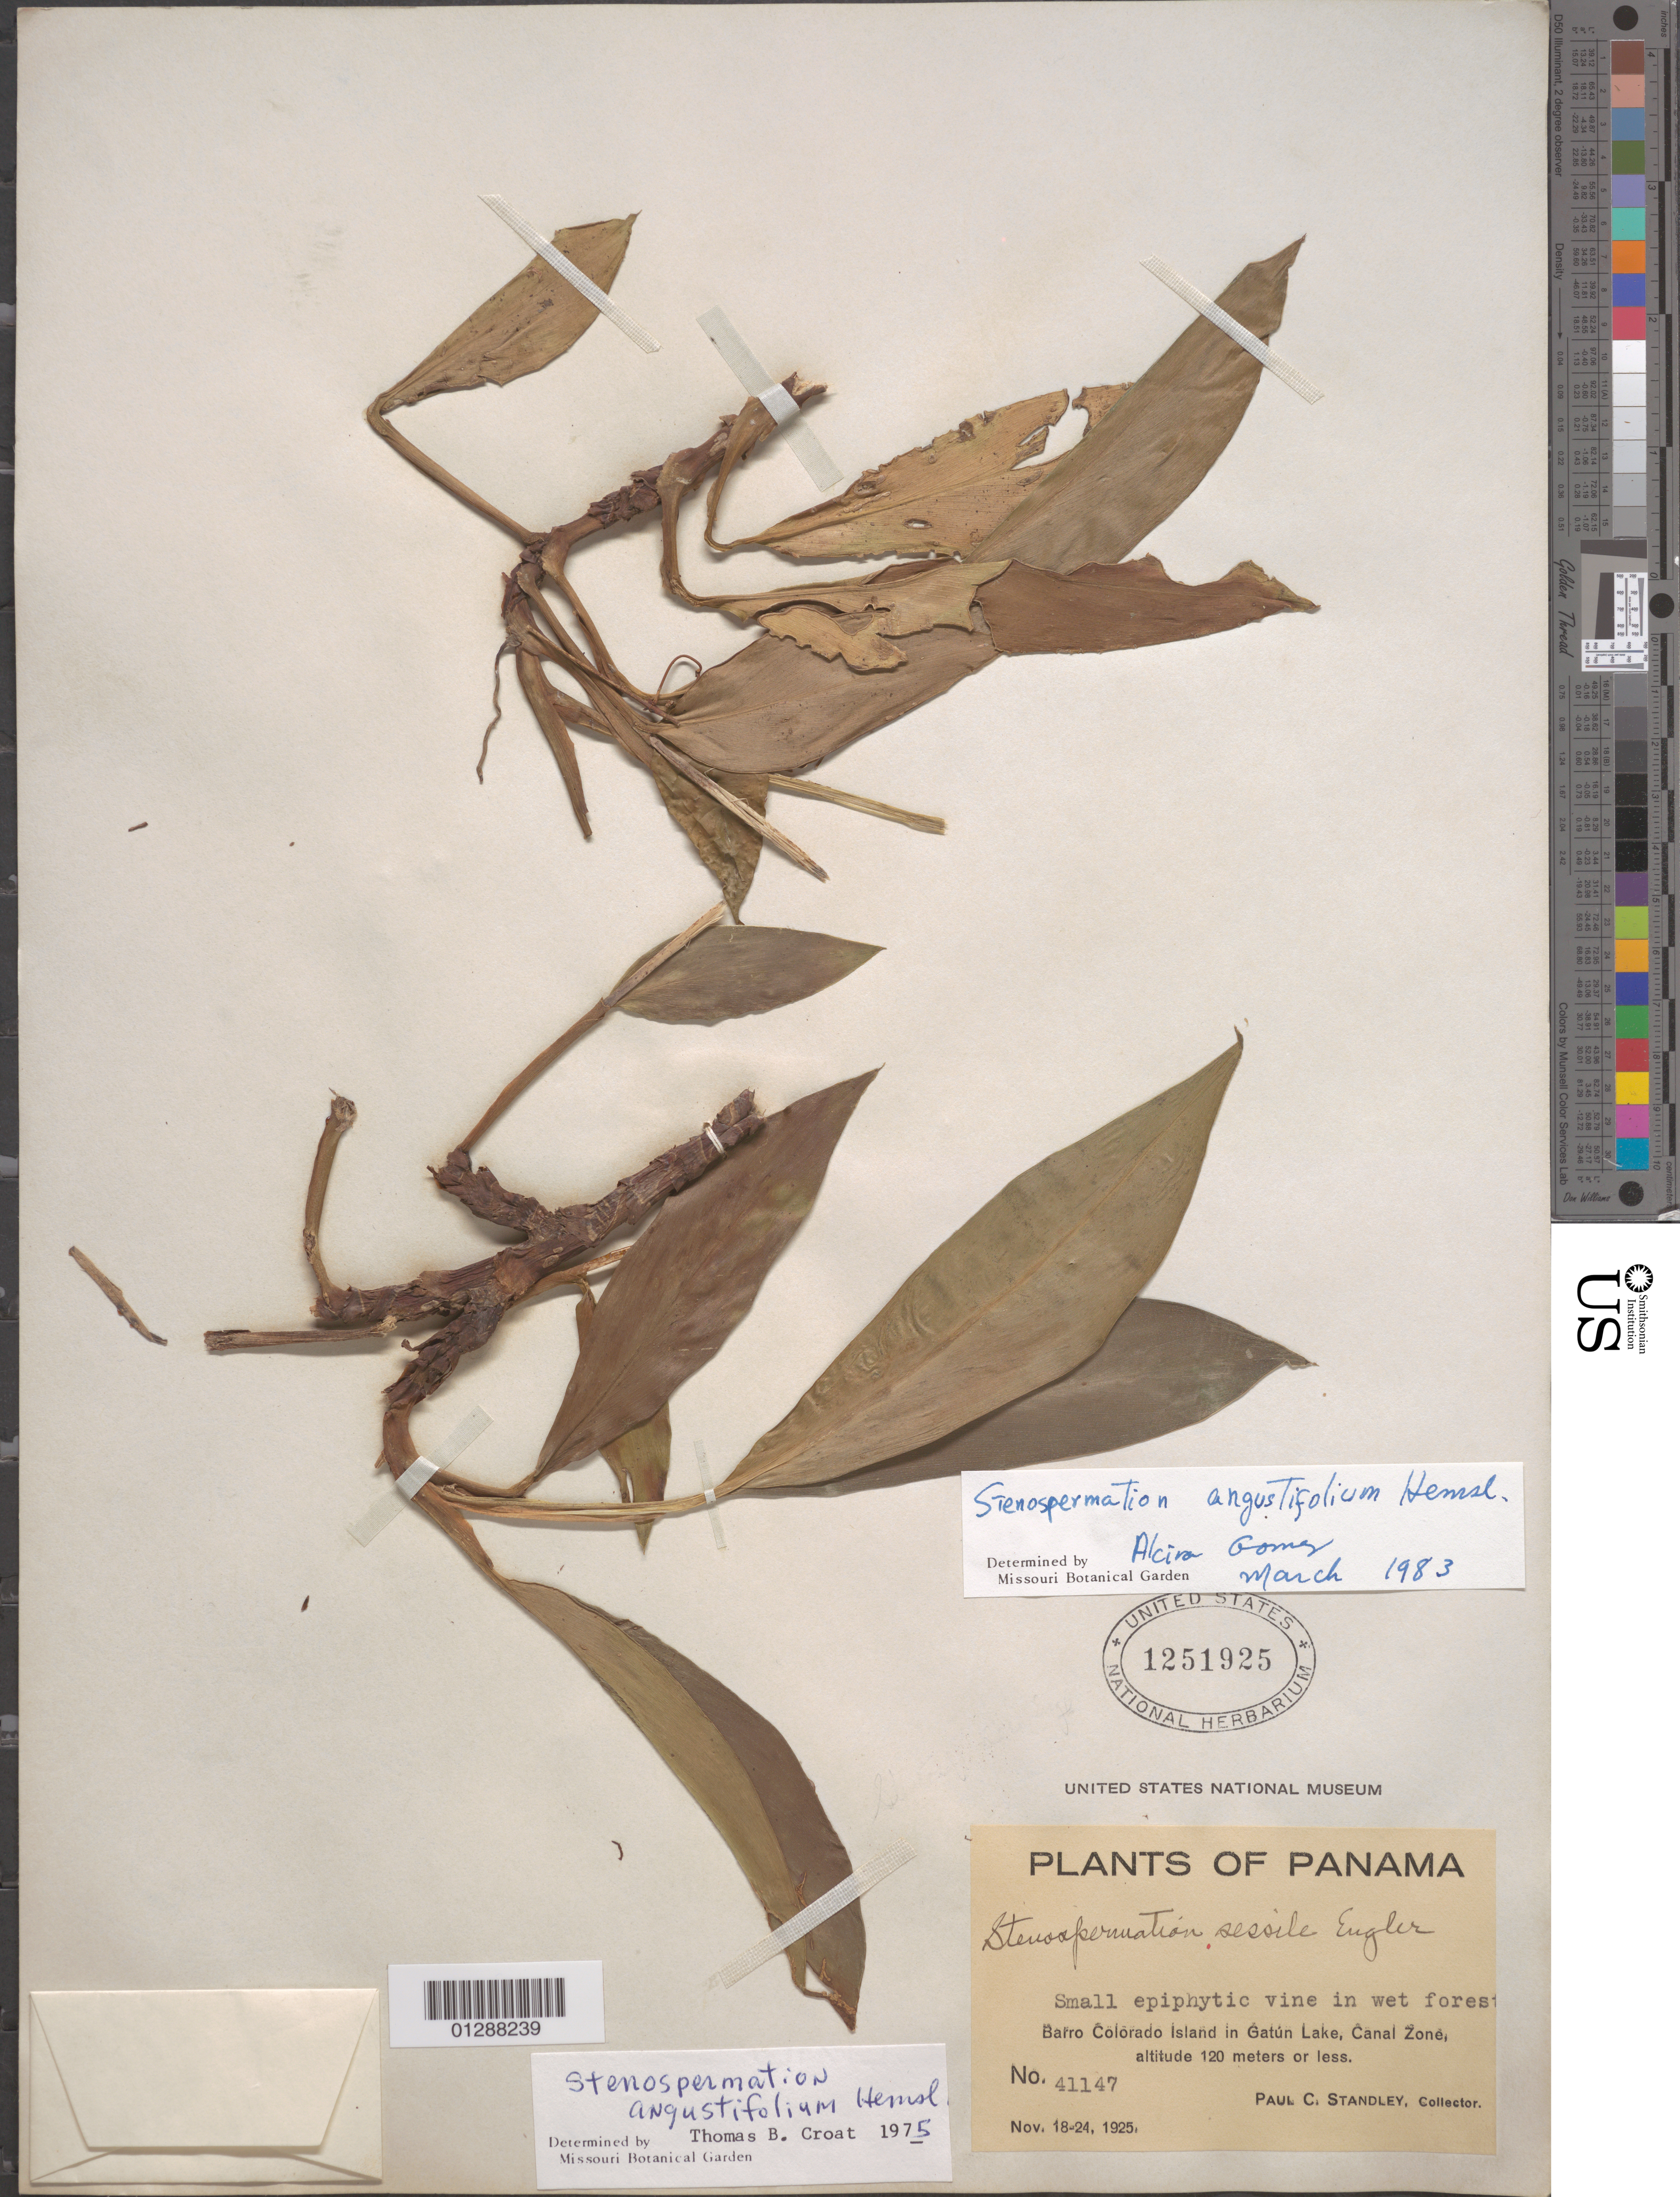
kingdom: Plantae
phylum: Tracheophyta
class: Liliopsida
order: Alismatales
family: Araceae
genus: Stenospermation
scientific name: Stenospermation angustifolium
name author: Hemsl.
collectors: P. C. Standley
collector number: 41147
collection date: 1925-11-18/1925-11-24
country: Panama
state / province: Panamá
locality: Barro Colorado Island in Gatún Lake, Canal Zone.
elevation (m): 120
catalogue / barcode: US 1251925